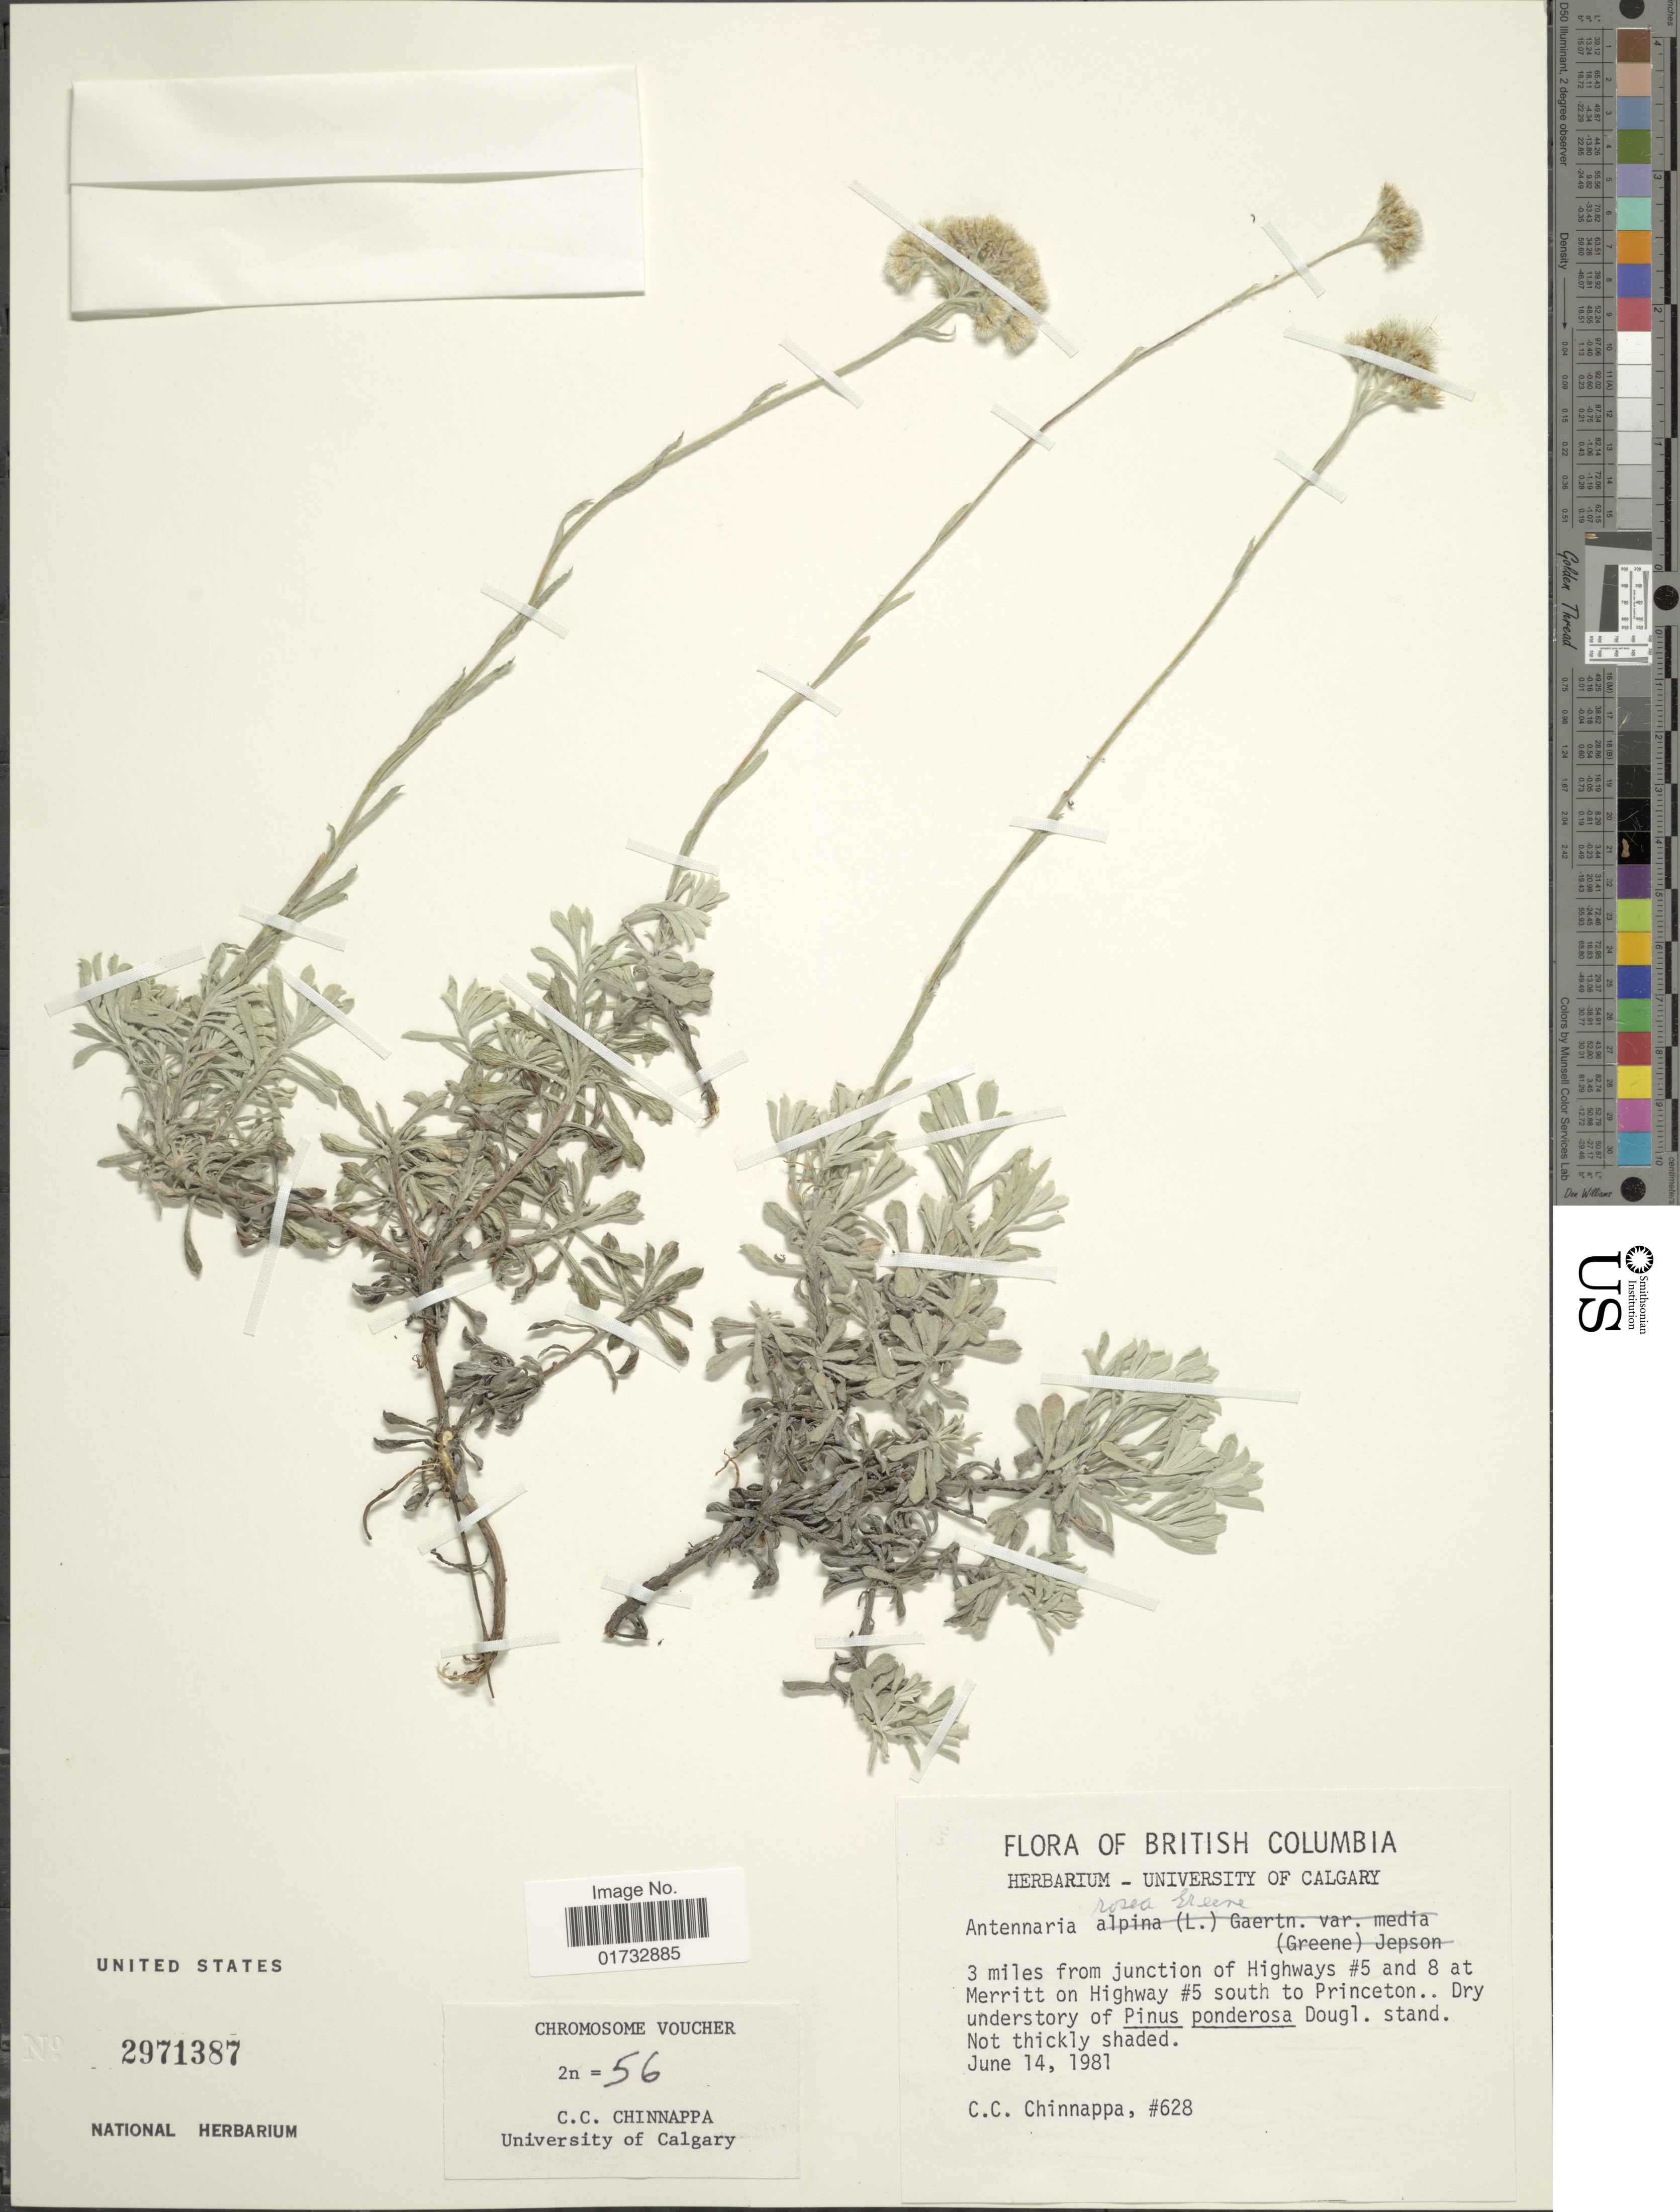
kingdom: Plantae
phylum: Tracheophyta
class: Magnoliopsida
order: Asterales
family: Asteraceae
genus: Antennaria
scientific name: Antennaria rosea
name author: Greene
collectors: C. Chinnappa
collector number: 628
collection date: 1981-06-14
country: Canada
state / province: British Columbia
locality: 3 miles from junction of Highways #5 and 8 at Merrit on Highway #5 south to Princeton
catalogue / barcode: US 2971387